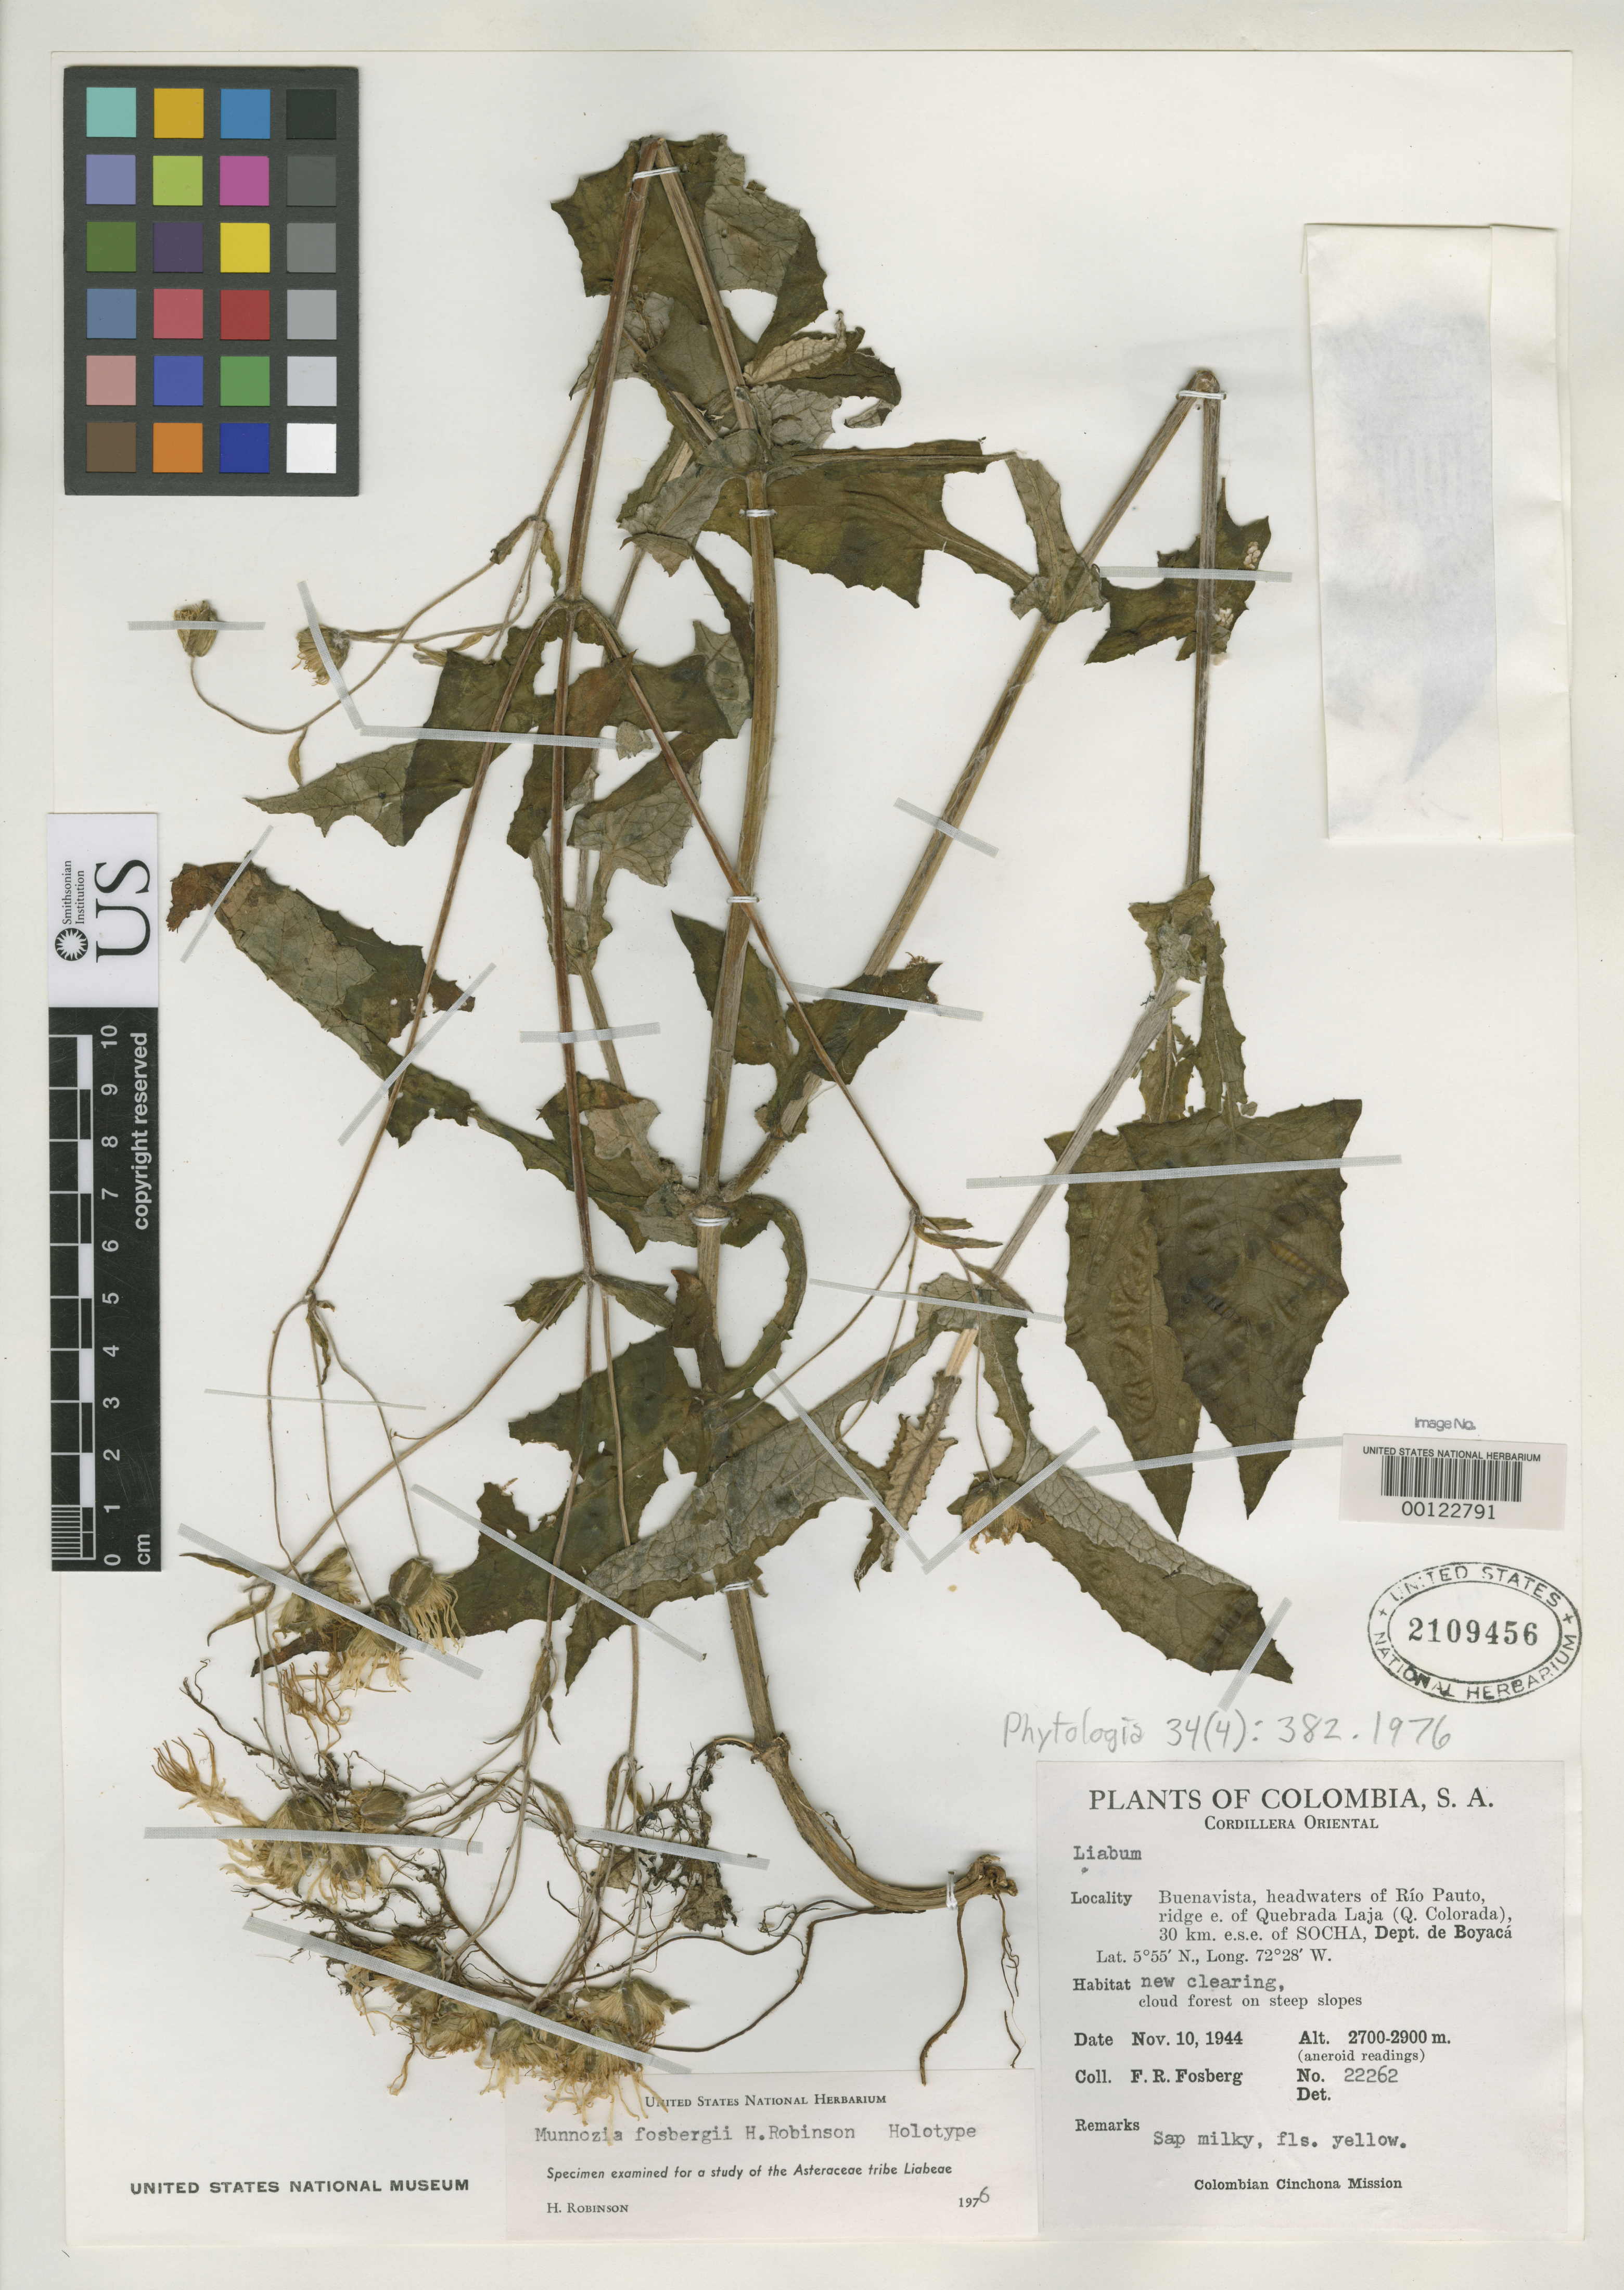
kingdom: Plantae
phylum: Tracheophyta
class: Magnoliopsida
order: Asterales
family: Asteraceae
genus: Munnozia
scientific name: Munnozia fosbergii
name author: H. Rob.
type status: Holotype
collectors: F. R. Fosberg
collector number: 22262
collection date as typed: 10 Nov 1944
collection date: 1944-11-10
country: Colombia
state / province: Boyacá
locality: Buena Vista, Rio Pauto headwaters.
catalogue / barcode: US 2109456